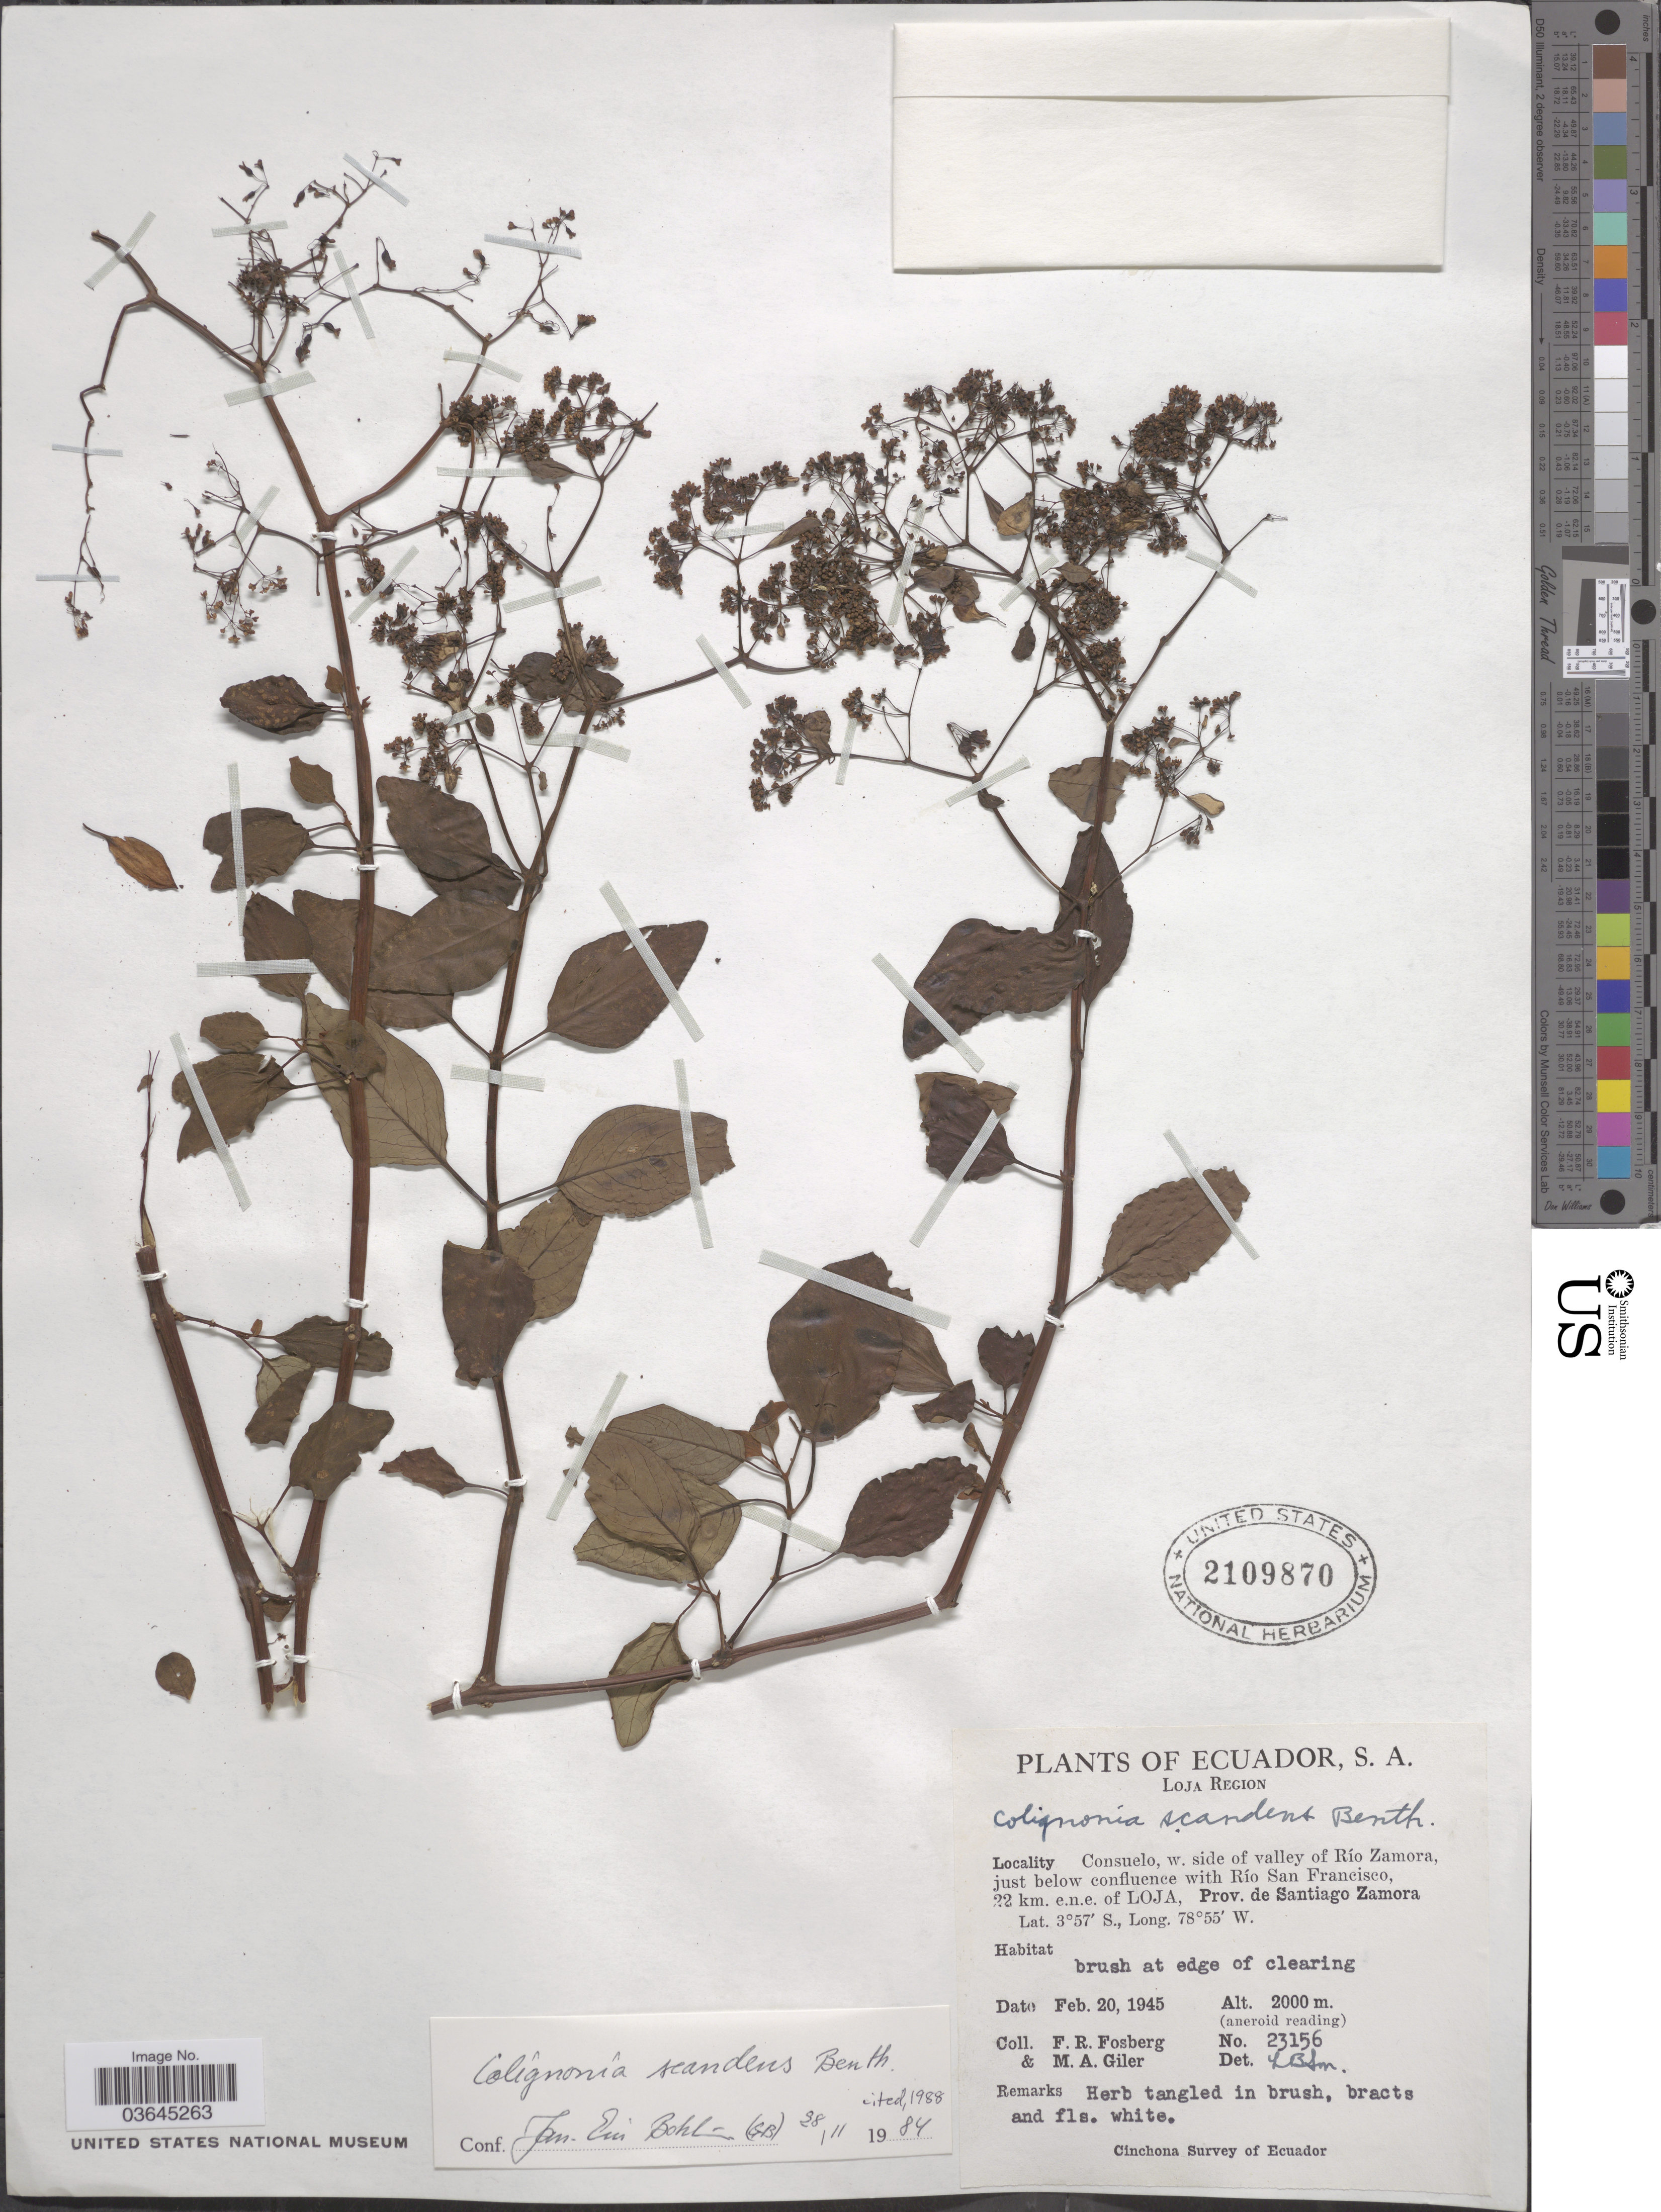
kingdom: Plantae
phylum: Tracheophyta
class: Magnoliopsida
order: Caryophyllales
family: Nyctaginaceae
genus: Colignonia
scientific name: Colignonia scandens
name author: Benth.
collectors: F. R. Fosberg & M. Giler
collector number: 23156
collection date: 1945-02-20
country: Ecuador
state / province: Loja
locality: Loja Region. Consuelo, w. side of valley of Río Zamora, just below confluence with Río San Francisco, 22 km. e.n.e. of Loja, Prov. de Santiago Zamora.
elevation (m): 2000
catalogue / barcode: US 2109870